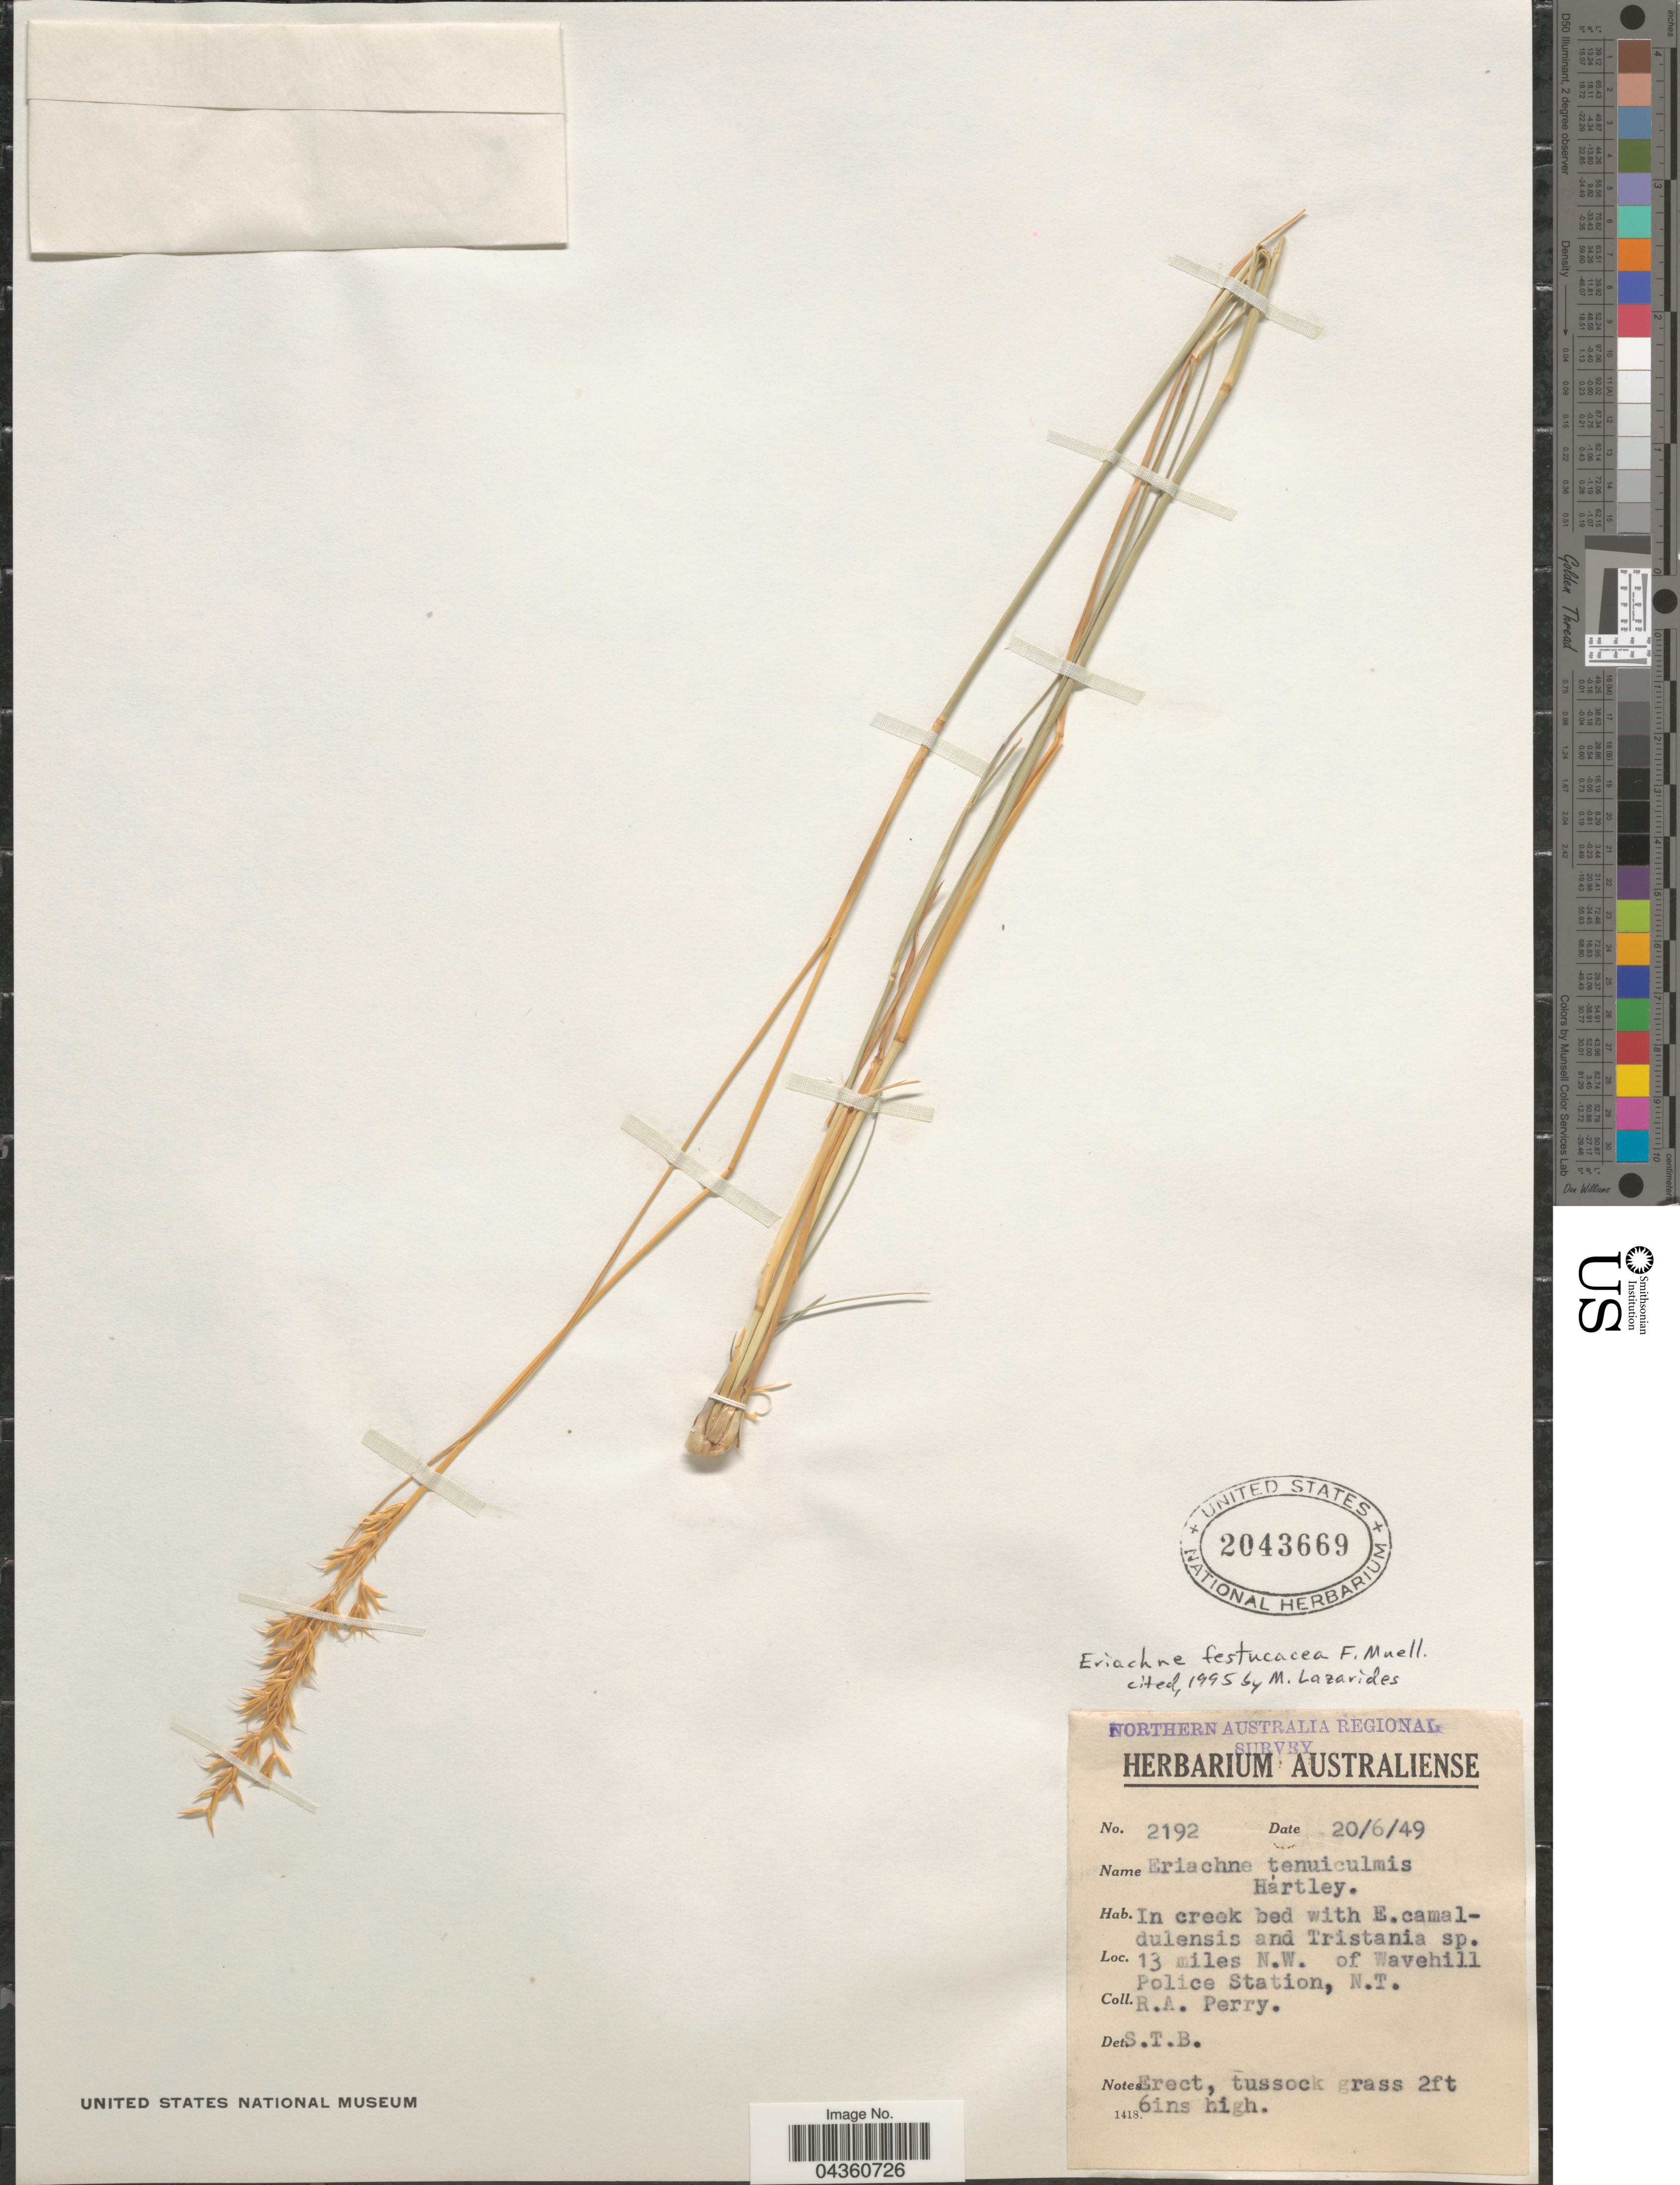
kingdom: Plantae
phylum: Tracheophyta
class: Liliopsida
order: Poales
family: Poaceae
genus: Eriachne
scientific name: Eriachne festucacea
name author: F. Muell.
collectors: Perry, R. A.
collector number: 2192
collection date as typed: Transcribed d/m/y: 20/6/49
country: Australia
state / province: Northern Territory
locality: Northern Australia Regional Survey. 13 miles N.W. of Wavehill Police Station.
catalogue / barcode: US 2043669